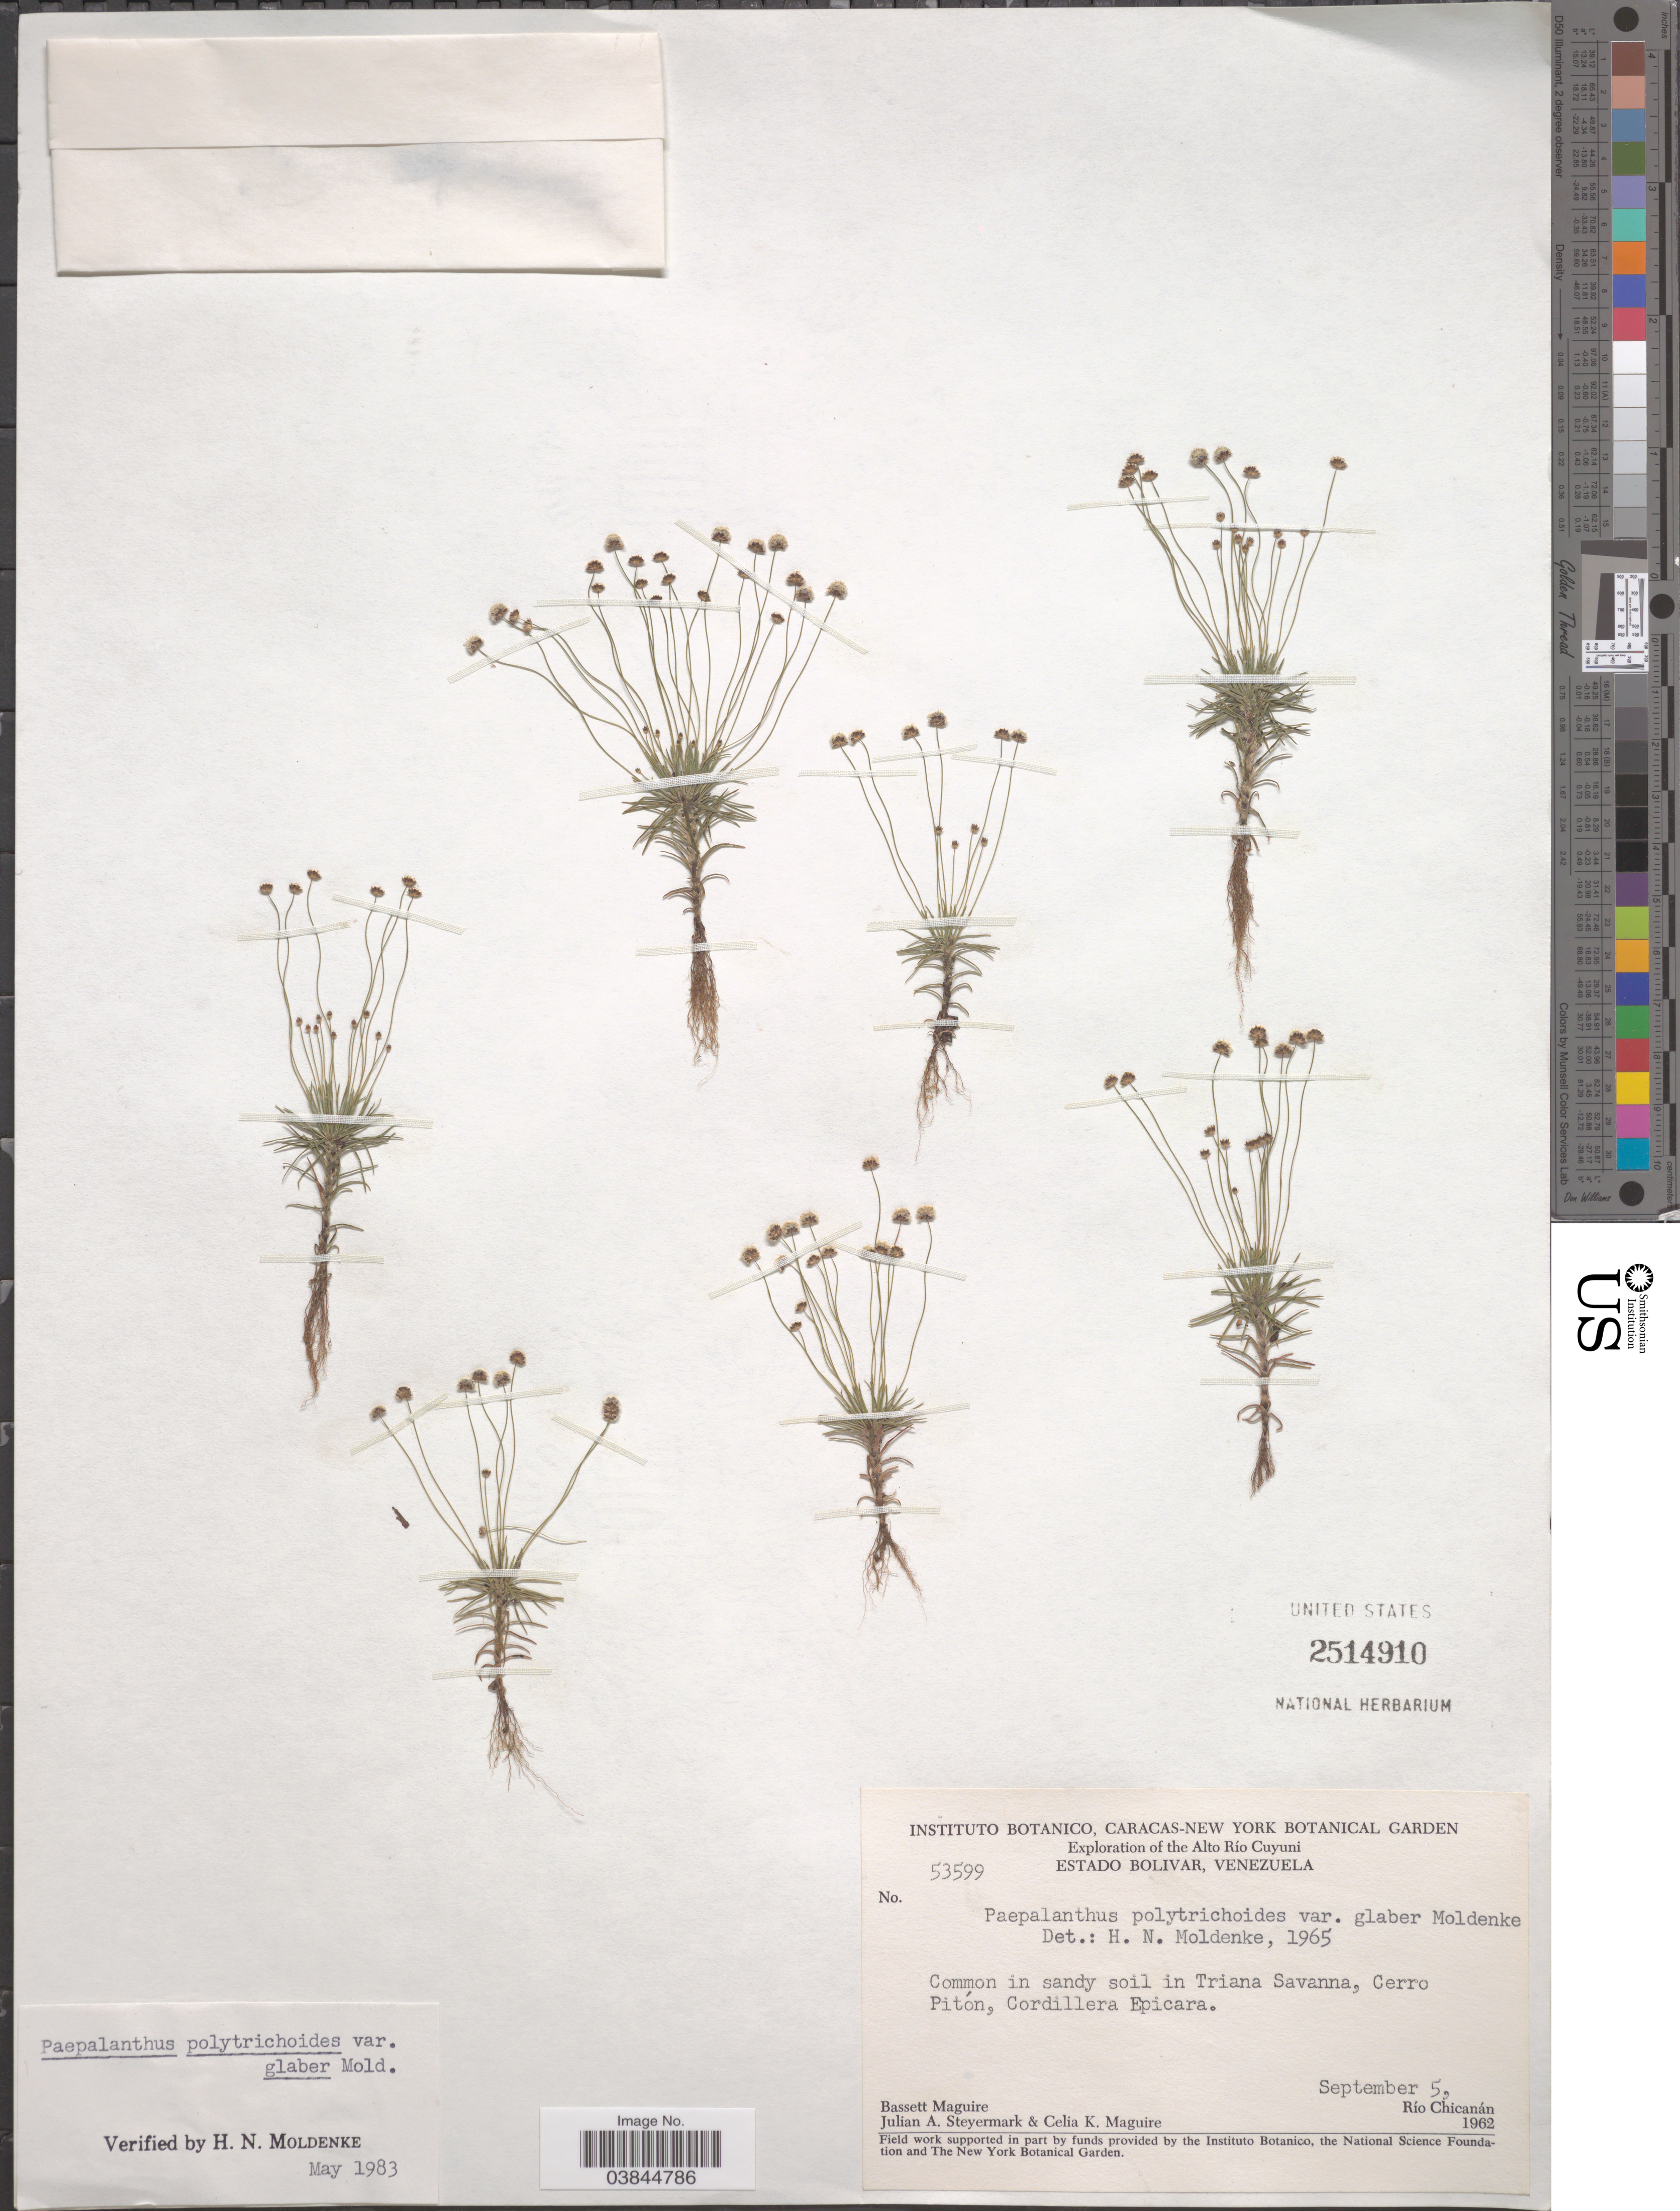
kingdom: Plantae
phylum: Tracheophyta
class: Liliopsida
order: Poales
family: Eriocaulaceae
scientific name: Giuliettia polytrichoides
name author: (Kunth) Andrino & Sano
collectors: B. Maguire, J. Steyermark & C. K. Maguire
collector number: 53599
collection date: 1962-09-05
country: Venezuela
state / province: Bolivar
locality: The Alto Río Cuyuni. in Triana Savanna, Cerro Pitón, Cordillera Epicara. Río Chicanán.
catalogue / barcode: US 2514910